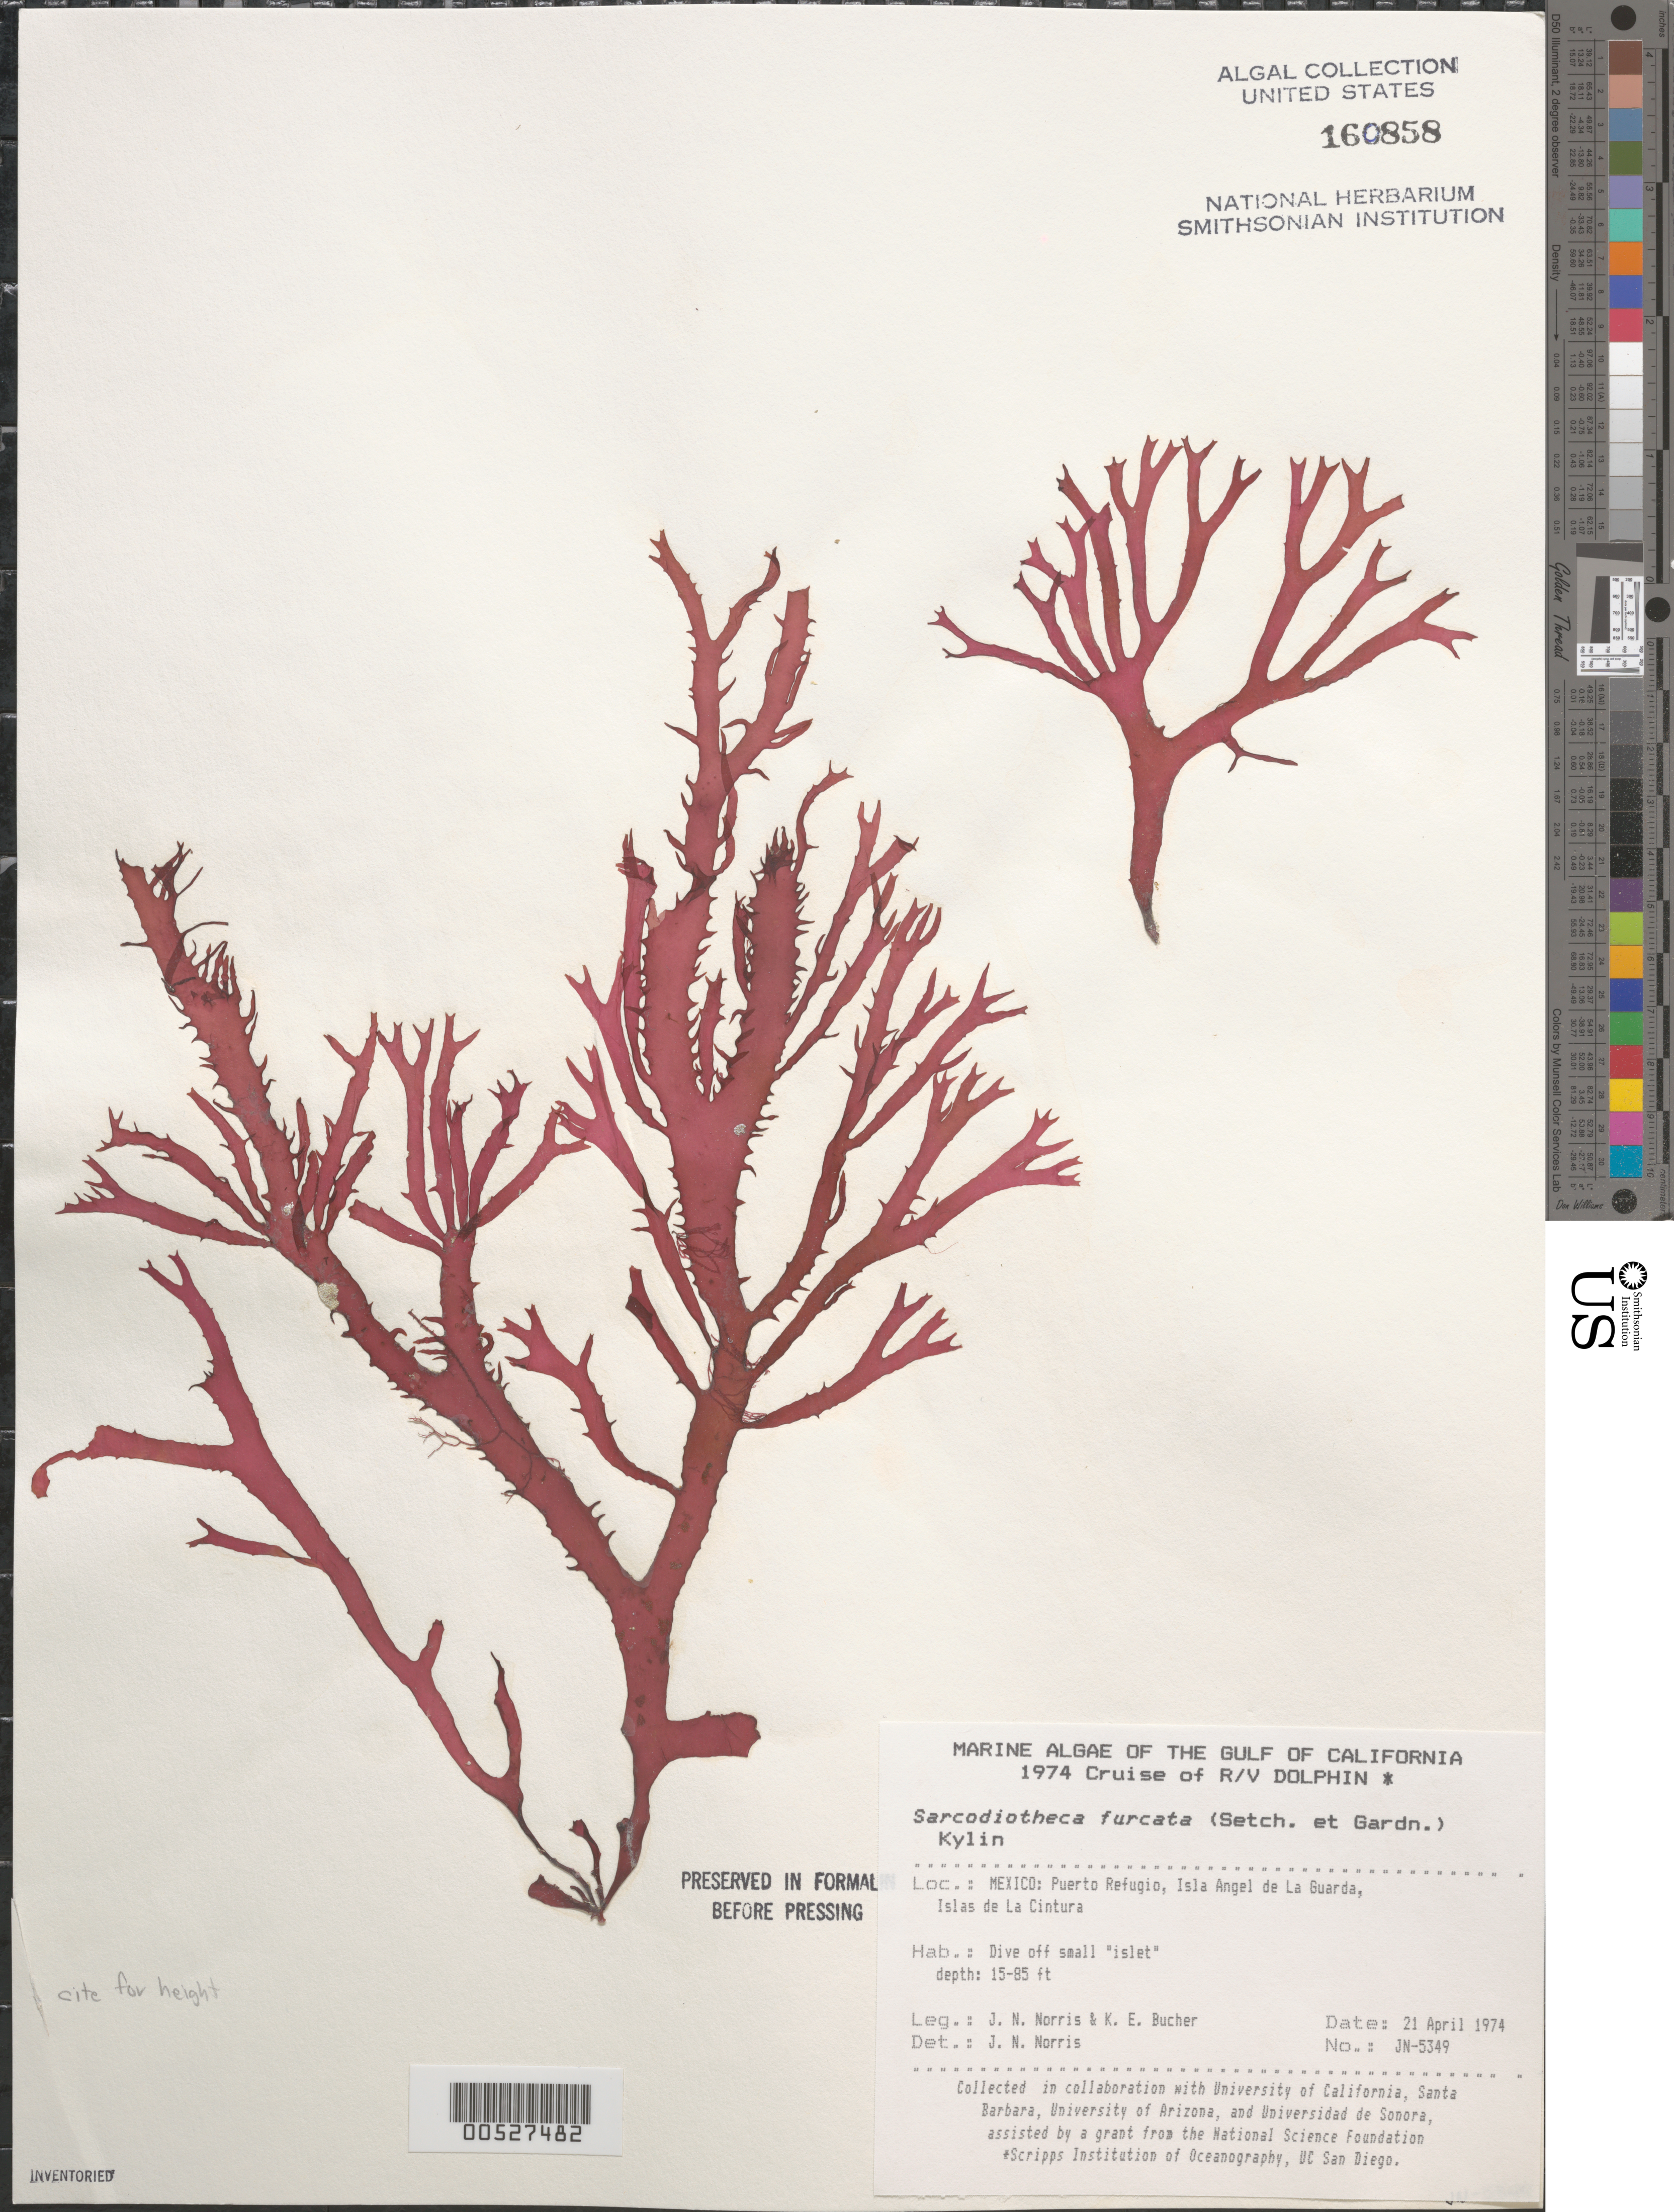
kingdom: Plantae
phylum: Rhodophyta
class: Florideophyceae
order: Gigartinales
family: Solieriaceae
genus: Sarcodiotheca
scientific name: Sarcodiotheca furcata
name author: (Setch. & N.L. Gardner) Kylin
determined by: Norris, James N.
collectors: J. N. Norris & K. E. Bucher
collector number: JN-5349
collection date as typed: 21 Apr 1974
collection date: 1974-04-21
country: Mexico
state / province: Baja California Norte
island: Isla Angel de la Guarda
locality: Puerto Refugio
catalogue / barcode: US 160858